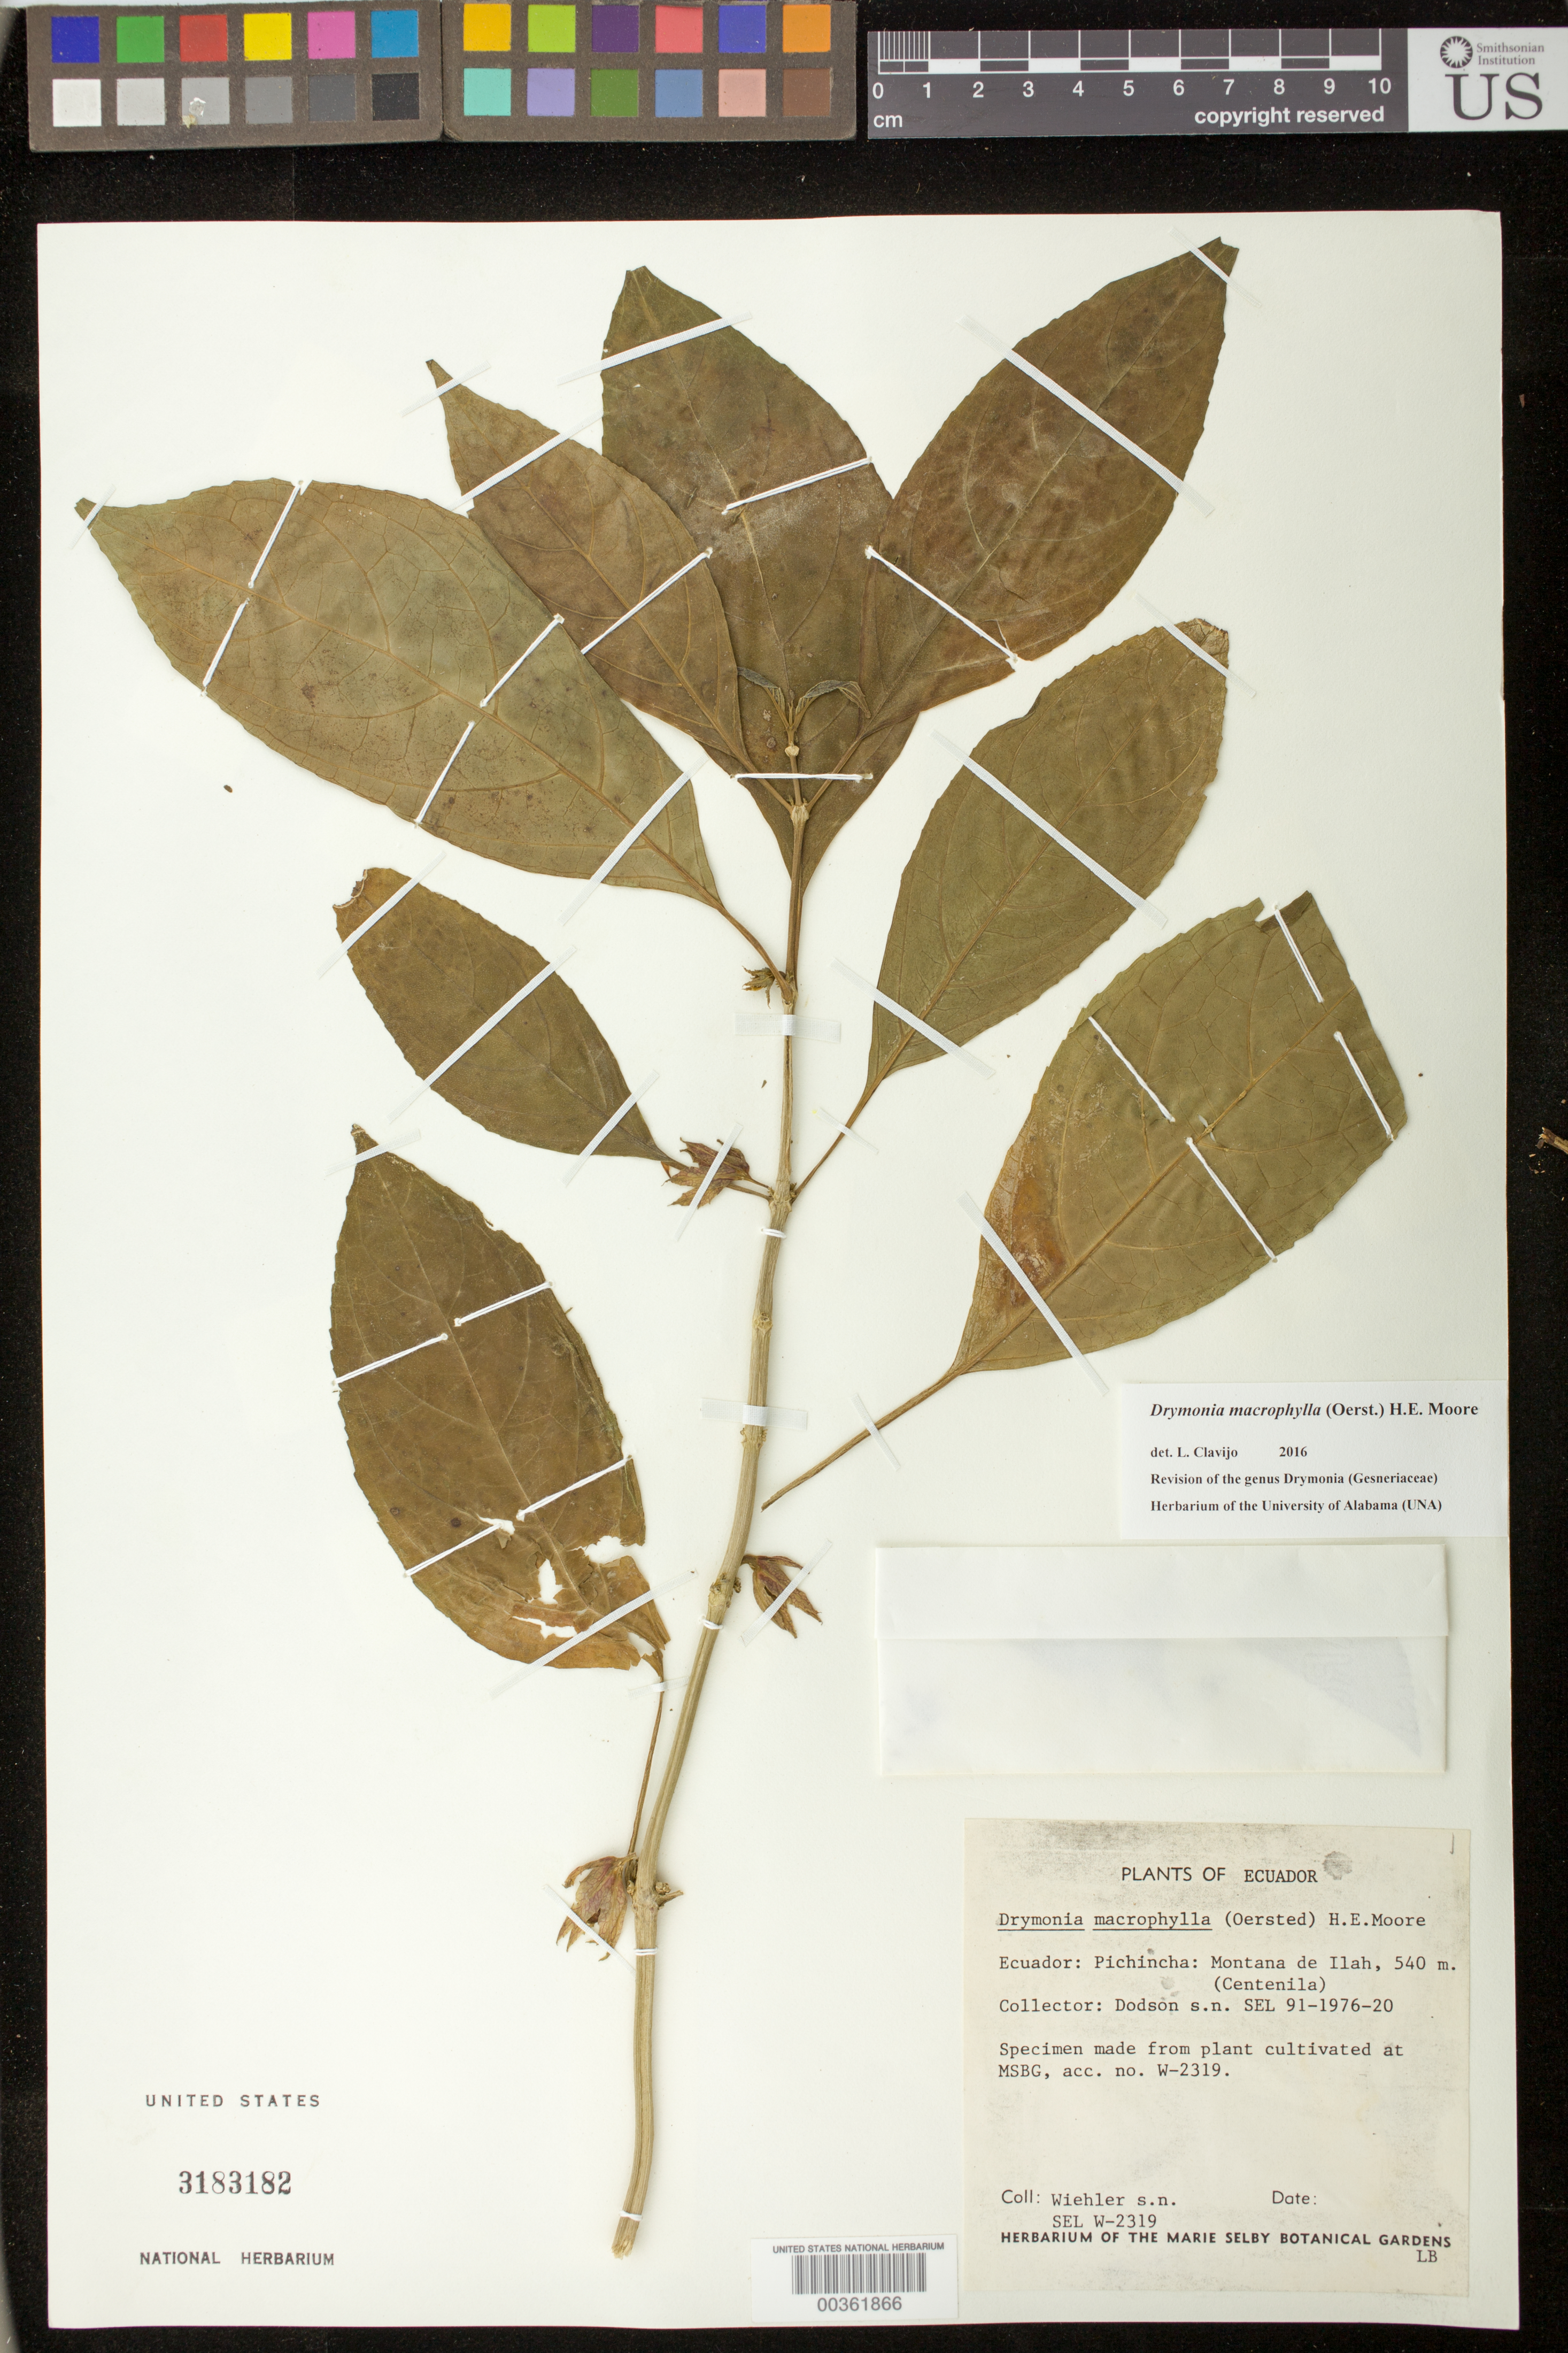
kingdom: Plantae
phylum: Tracheophyta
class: Magnoliopsida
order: Lamiales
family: Gesneriaceae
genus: Drymonia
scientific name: Drymonia macrophylla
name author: (Oerst.) H.E. Moore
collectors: H. J. Wiehler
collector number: s.n. [W-2319]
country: Ecuador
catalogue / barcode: US 3183182